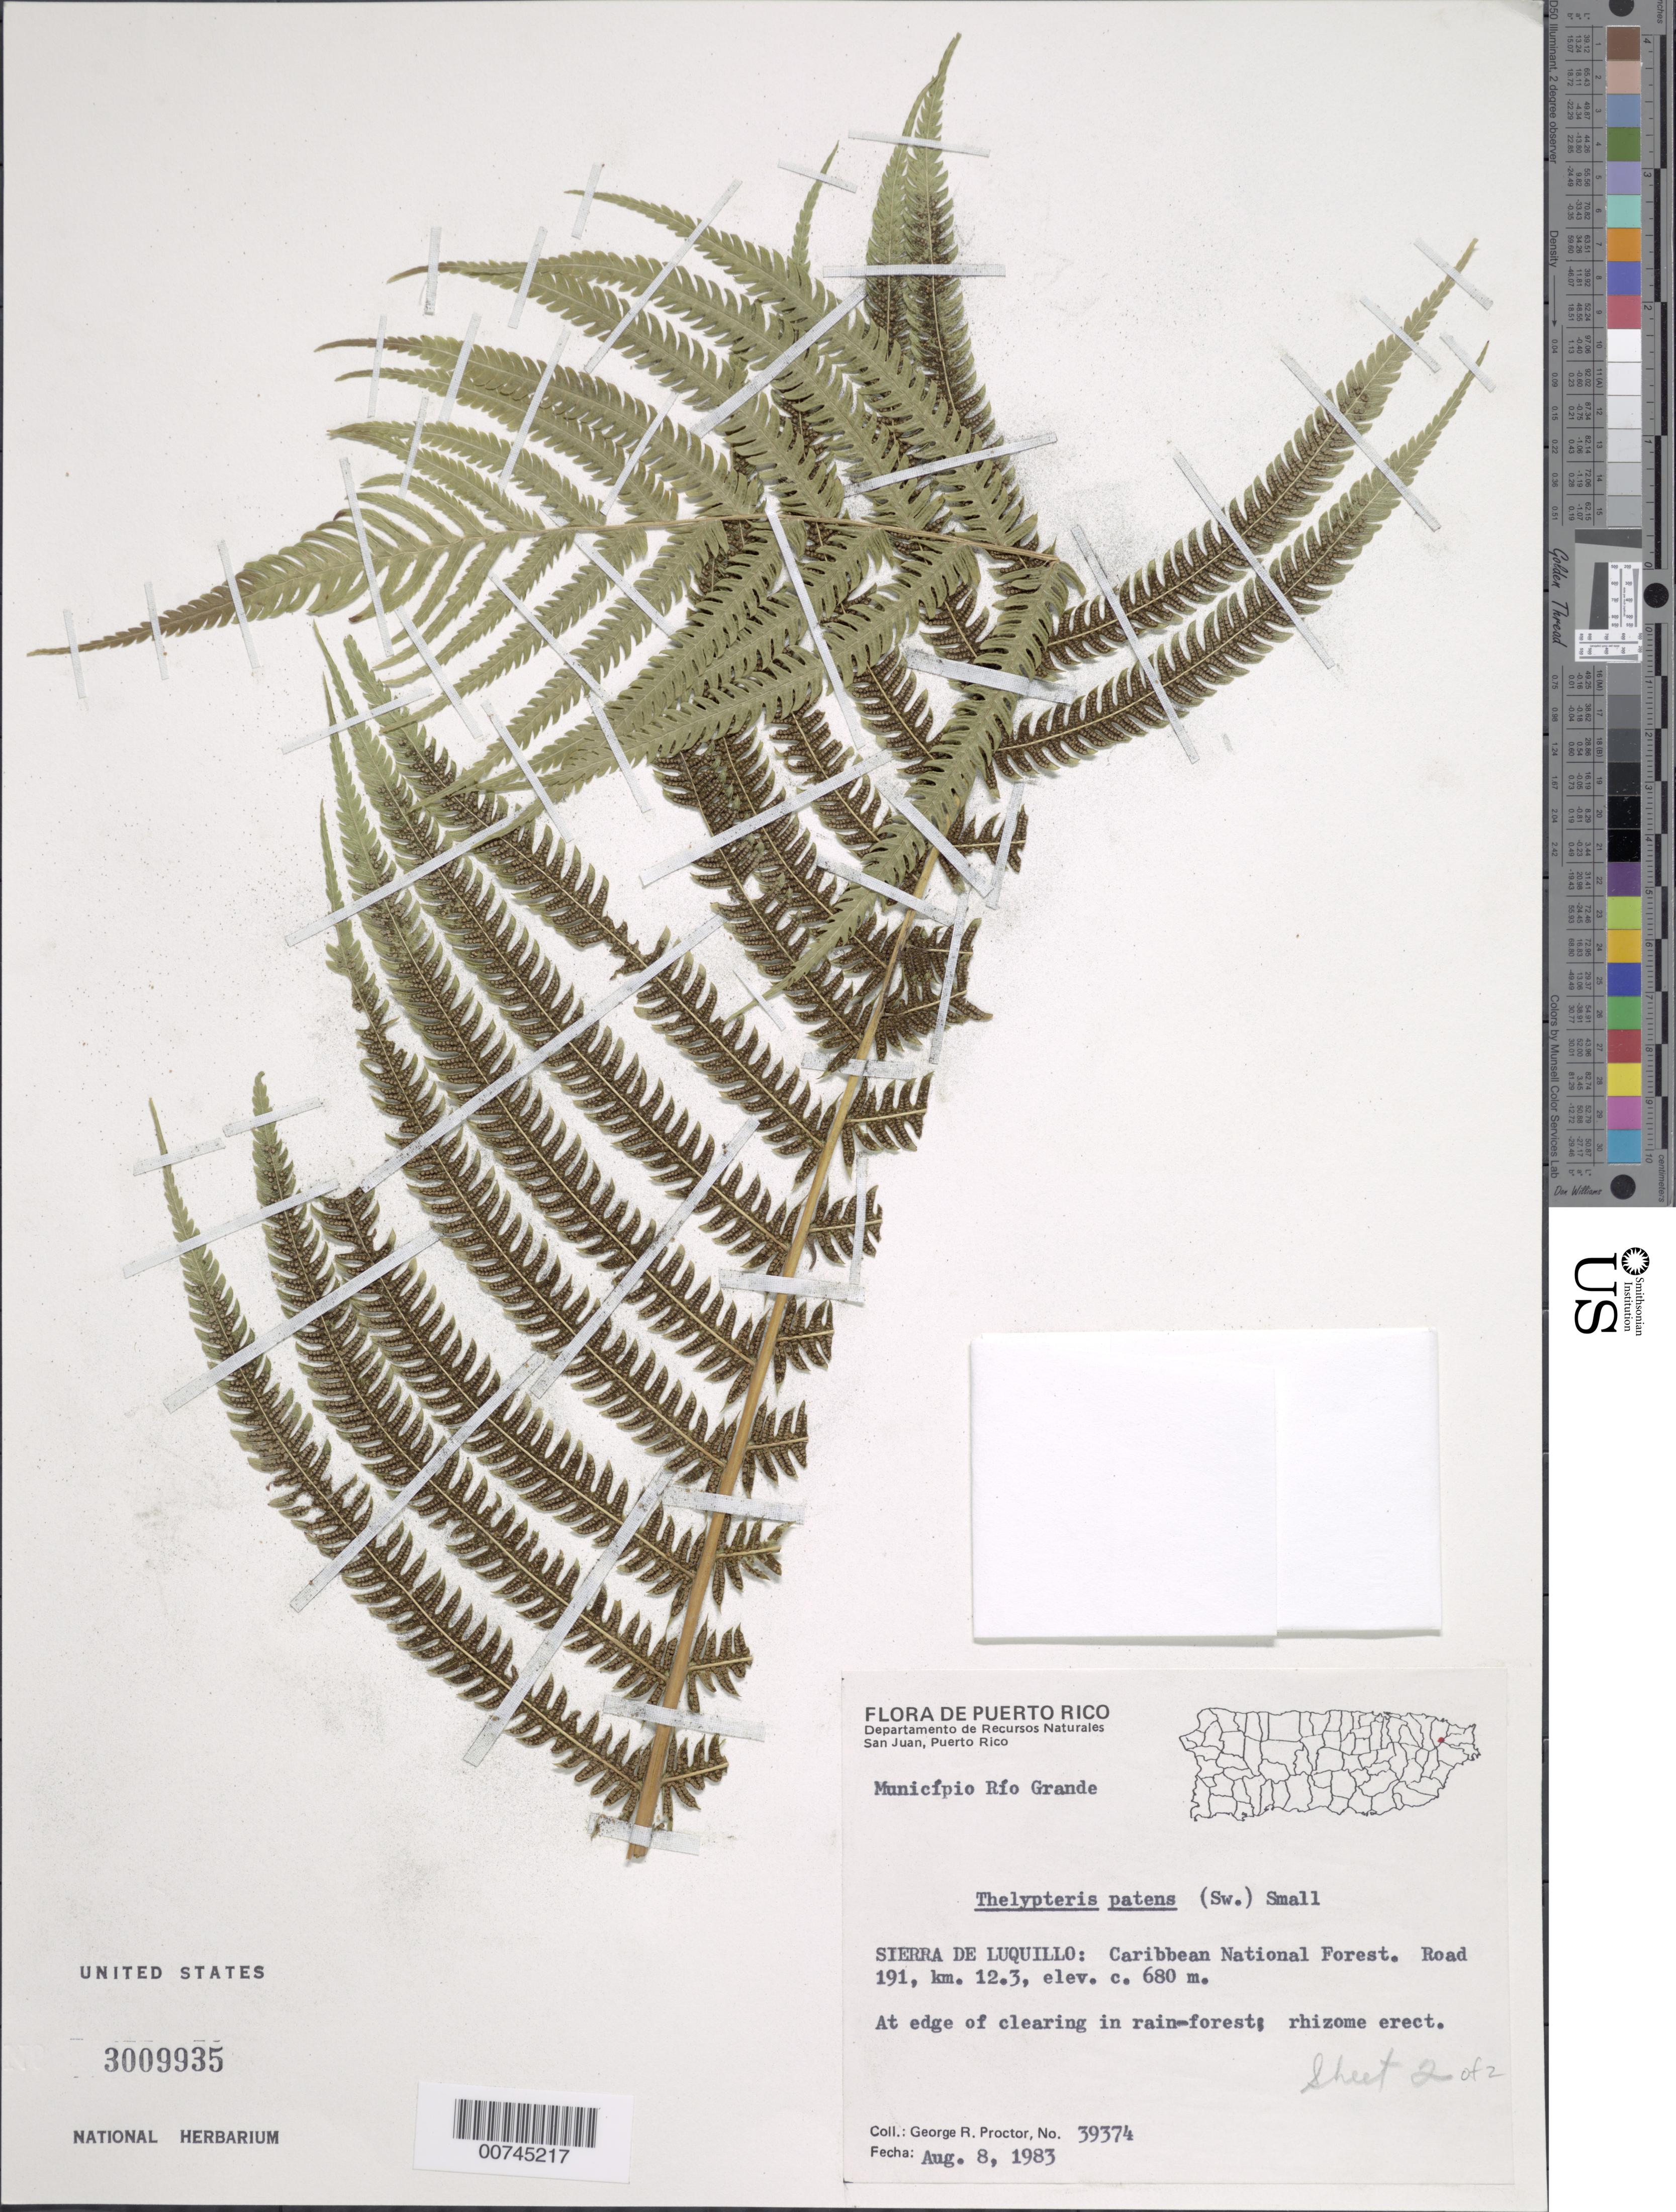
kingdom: Plantae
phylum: Tracheophyta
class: Polypodiopsida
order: Polypodiales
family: Thelypteridaceae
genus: Christella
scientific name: Christella patens var. patens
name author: (Sw.) Holttum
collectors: G. R. Proctor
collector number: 39374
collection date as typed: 08 Aug 1983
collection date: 1983-08-08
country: Puerto Rico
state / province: Luquillo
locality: Sierra de Luquillo: Caribbean National Forest. Road 191, km 12.3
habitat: At edge of clearing in rain-forest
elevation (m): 680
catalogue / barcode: US 3009935